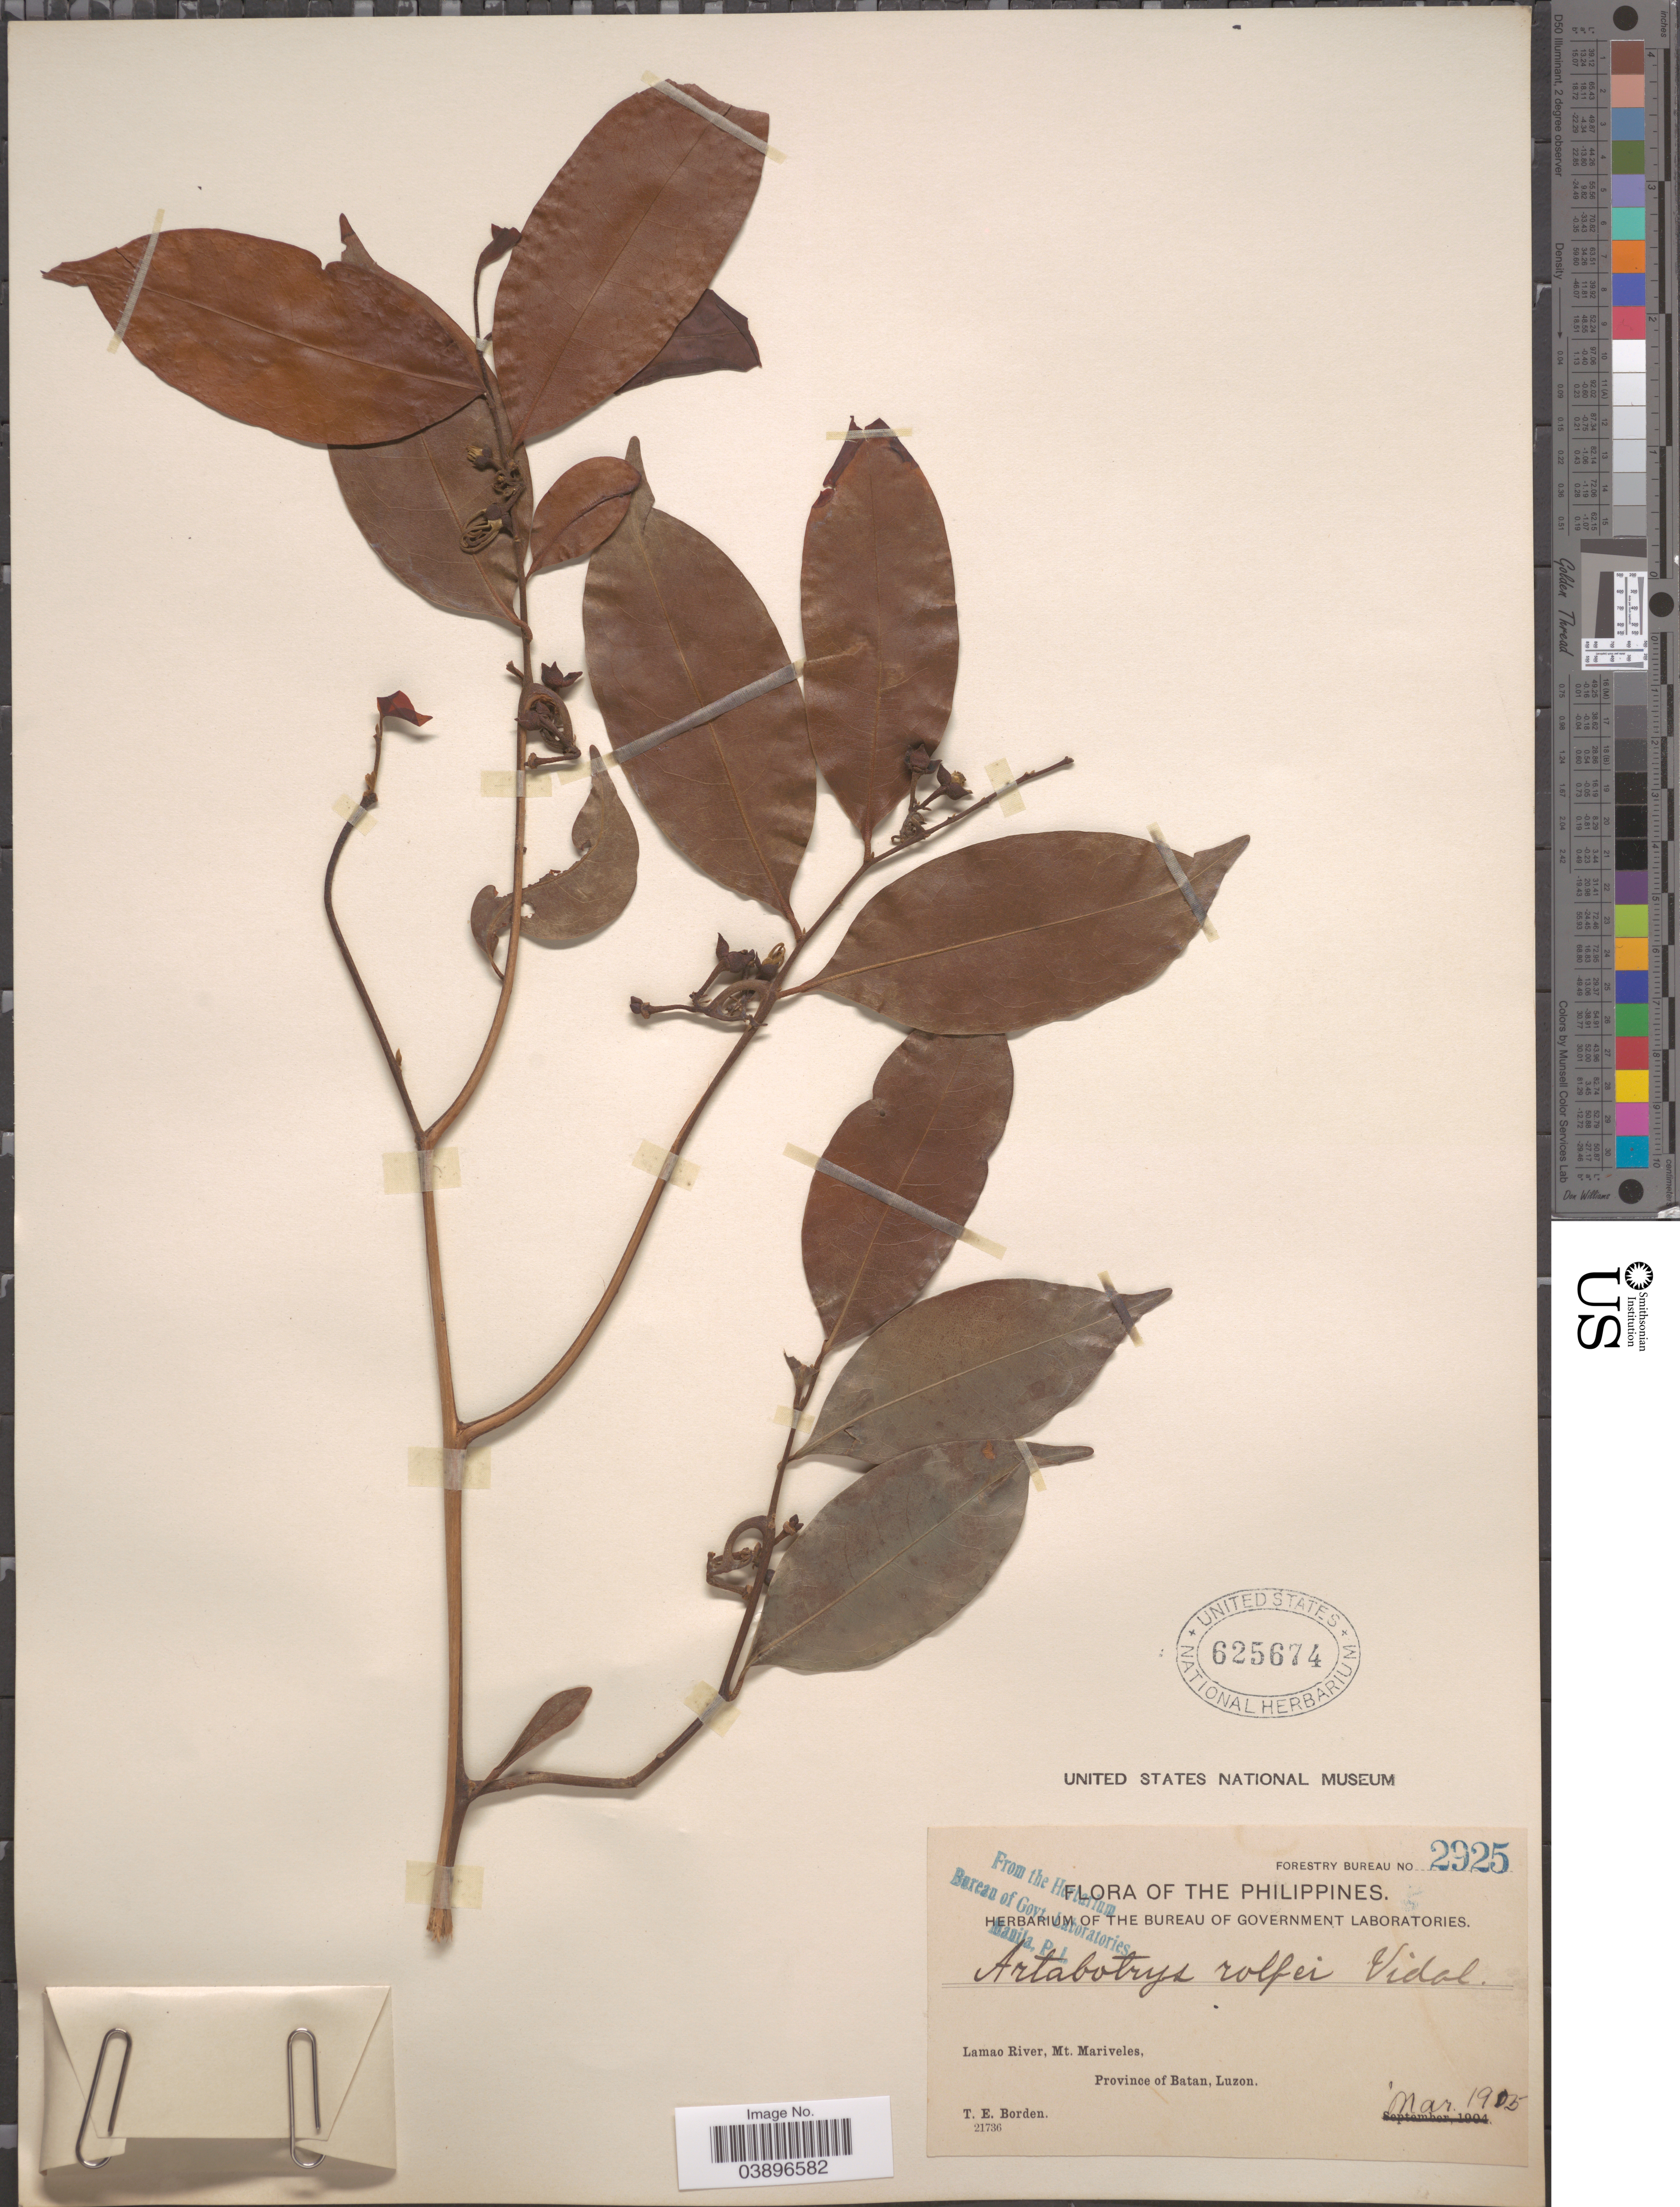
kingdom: Plantae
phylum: Tracheophyta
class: Magnoliopsida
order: Magnoliales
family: Annonaceae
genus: Artabotrys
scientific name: Artabotrys suaveolens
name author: (Blume) Blume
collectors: T. E. Borden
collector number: Forestry Bureau 2925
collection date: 1905-03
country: Philippines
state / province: Cagayan Valley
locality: Lamao River, Mt. Mariveles, Province of Batan, Luzon.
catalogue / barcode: US 625674